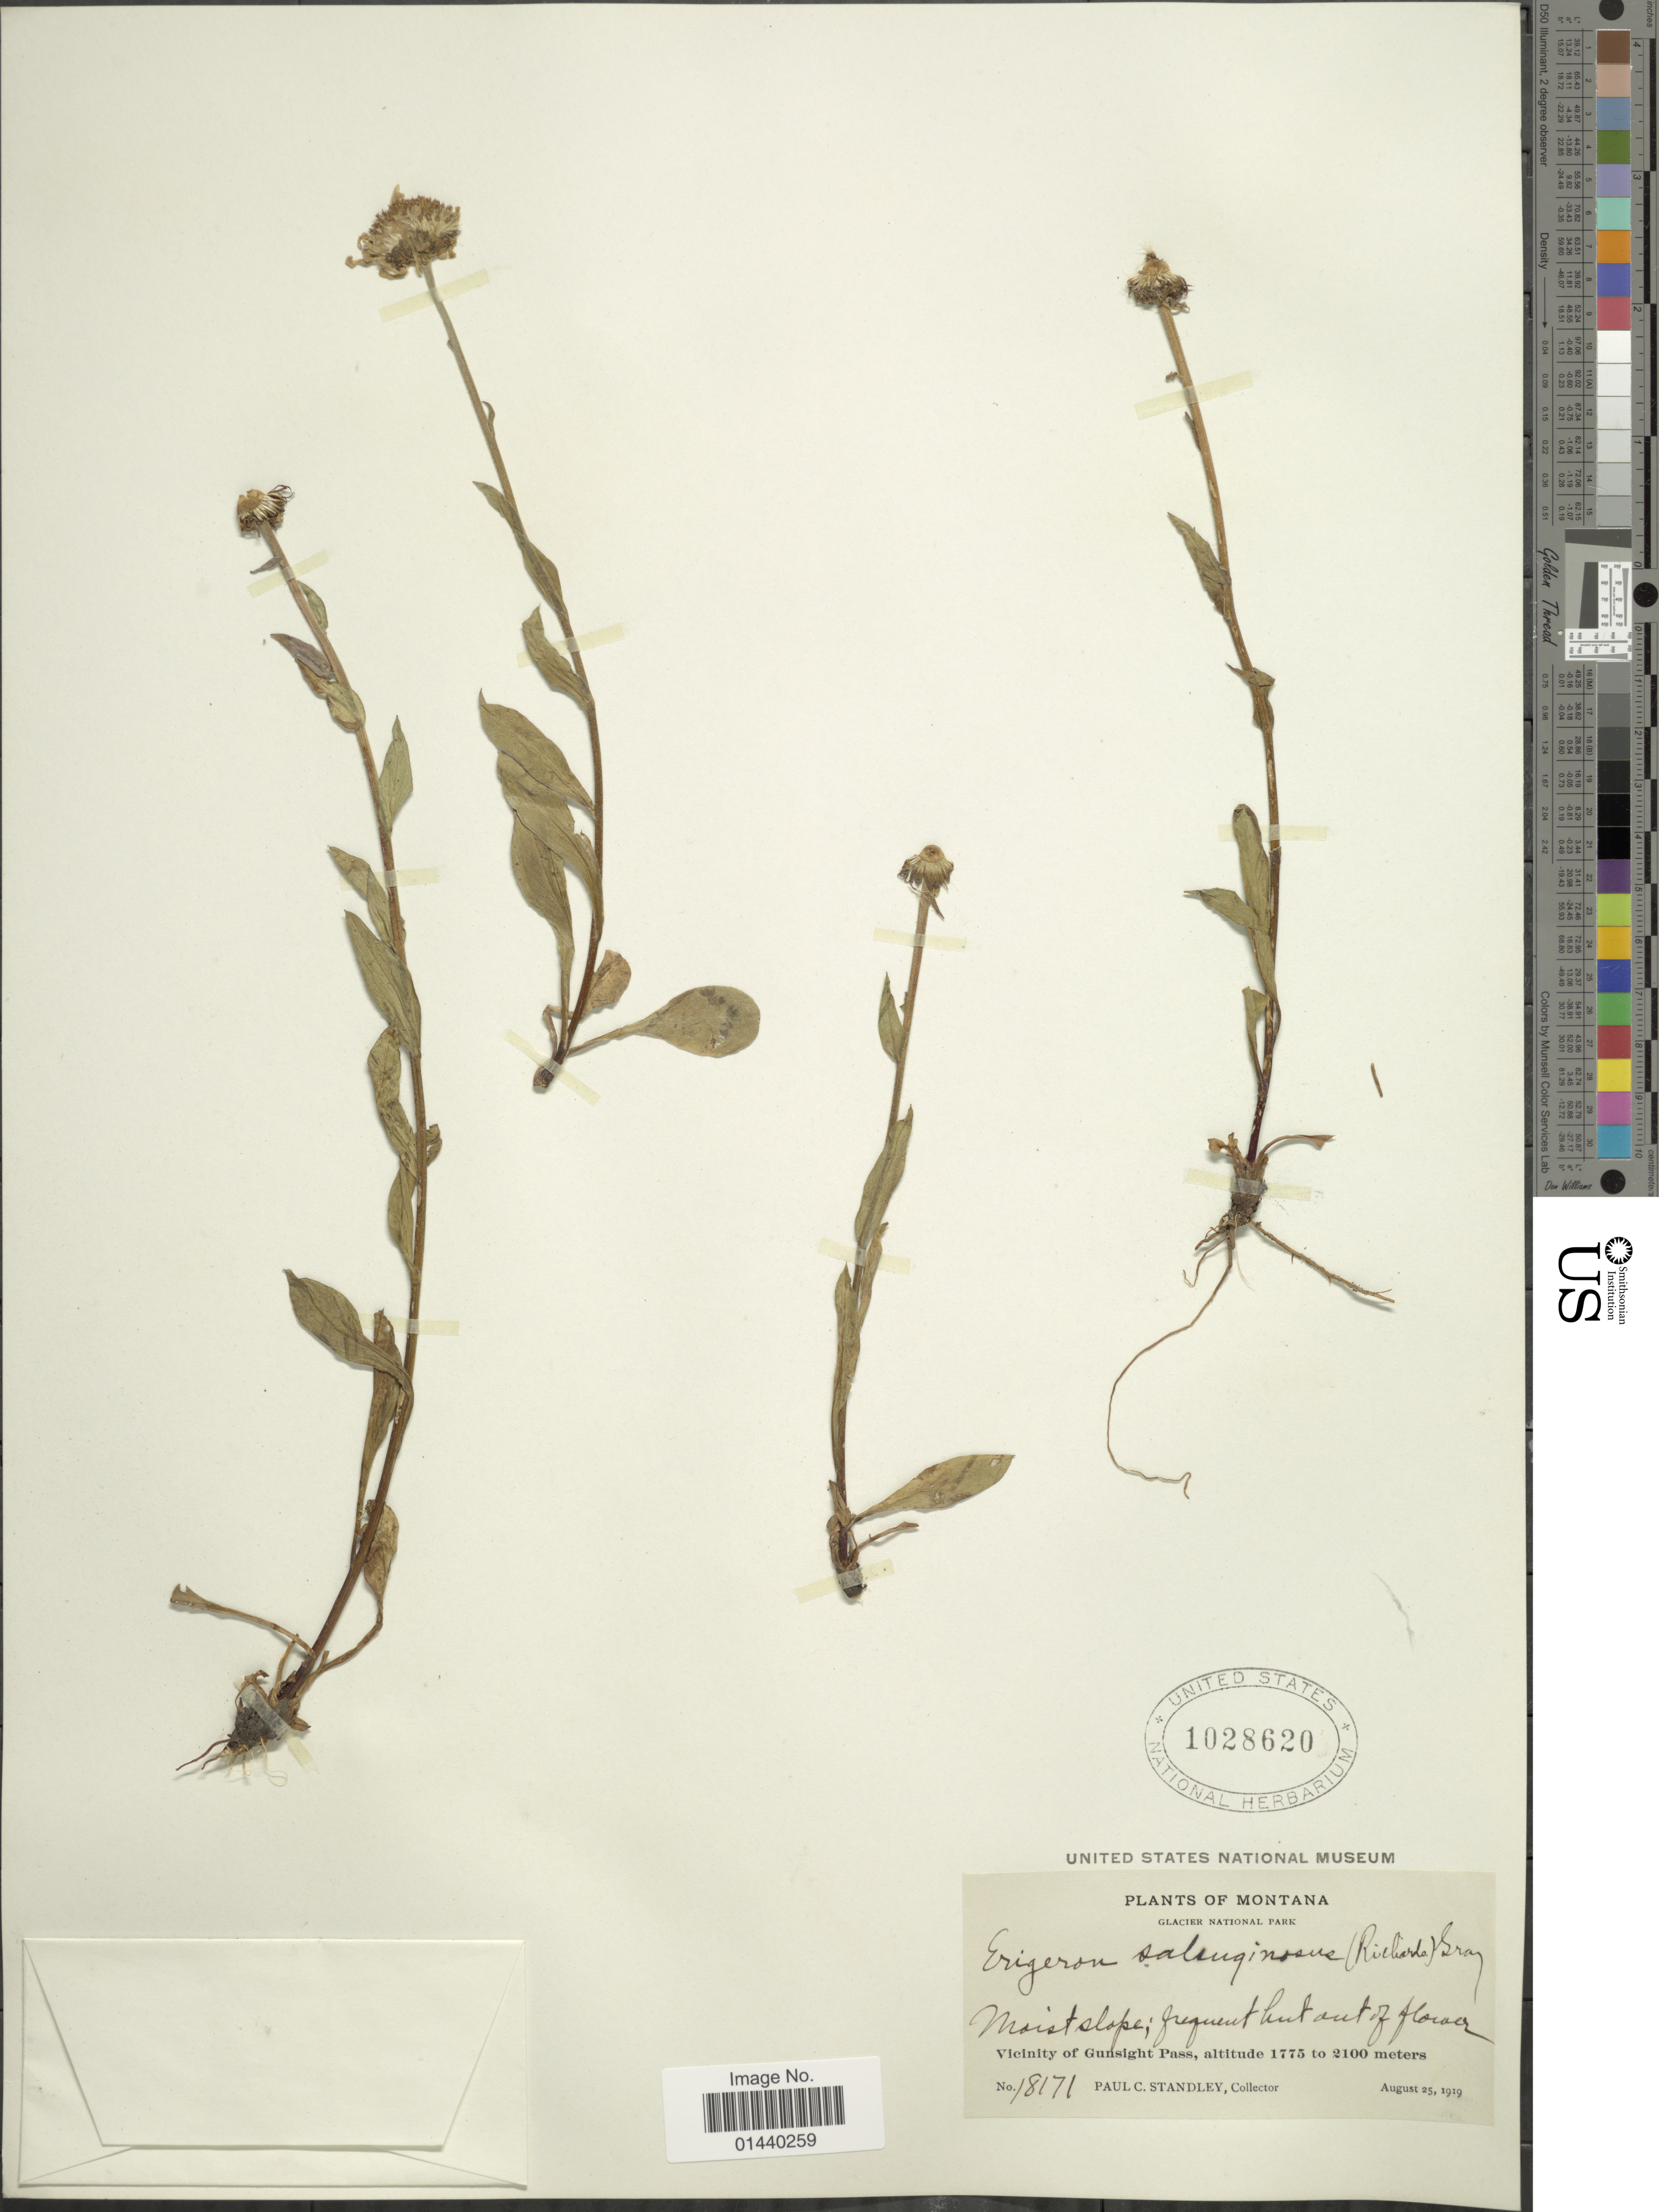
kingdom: Plantae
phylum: Tracheophyta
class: Magnoliopsida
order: Asterales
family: Asteraceae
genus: Erigeron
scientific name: Erigeron salsuginosus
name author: (Richardson ex R. Br.) A. Gray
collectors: P. C. Standley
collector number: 18171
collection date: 1919-08-25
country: United States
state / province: Montana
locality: Glacier National Park. Vicinity of Gunsight Pass.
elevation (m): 1775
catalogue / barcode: US 1028620